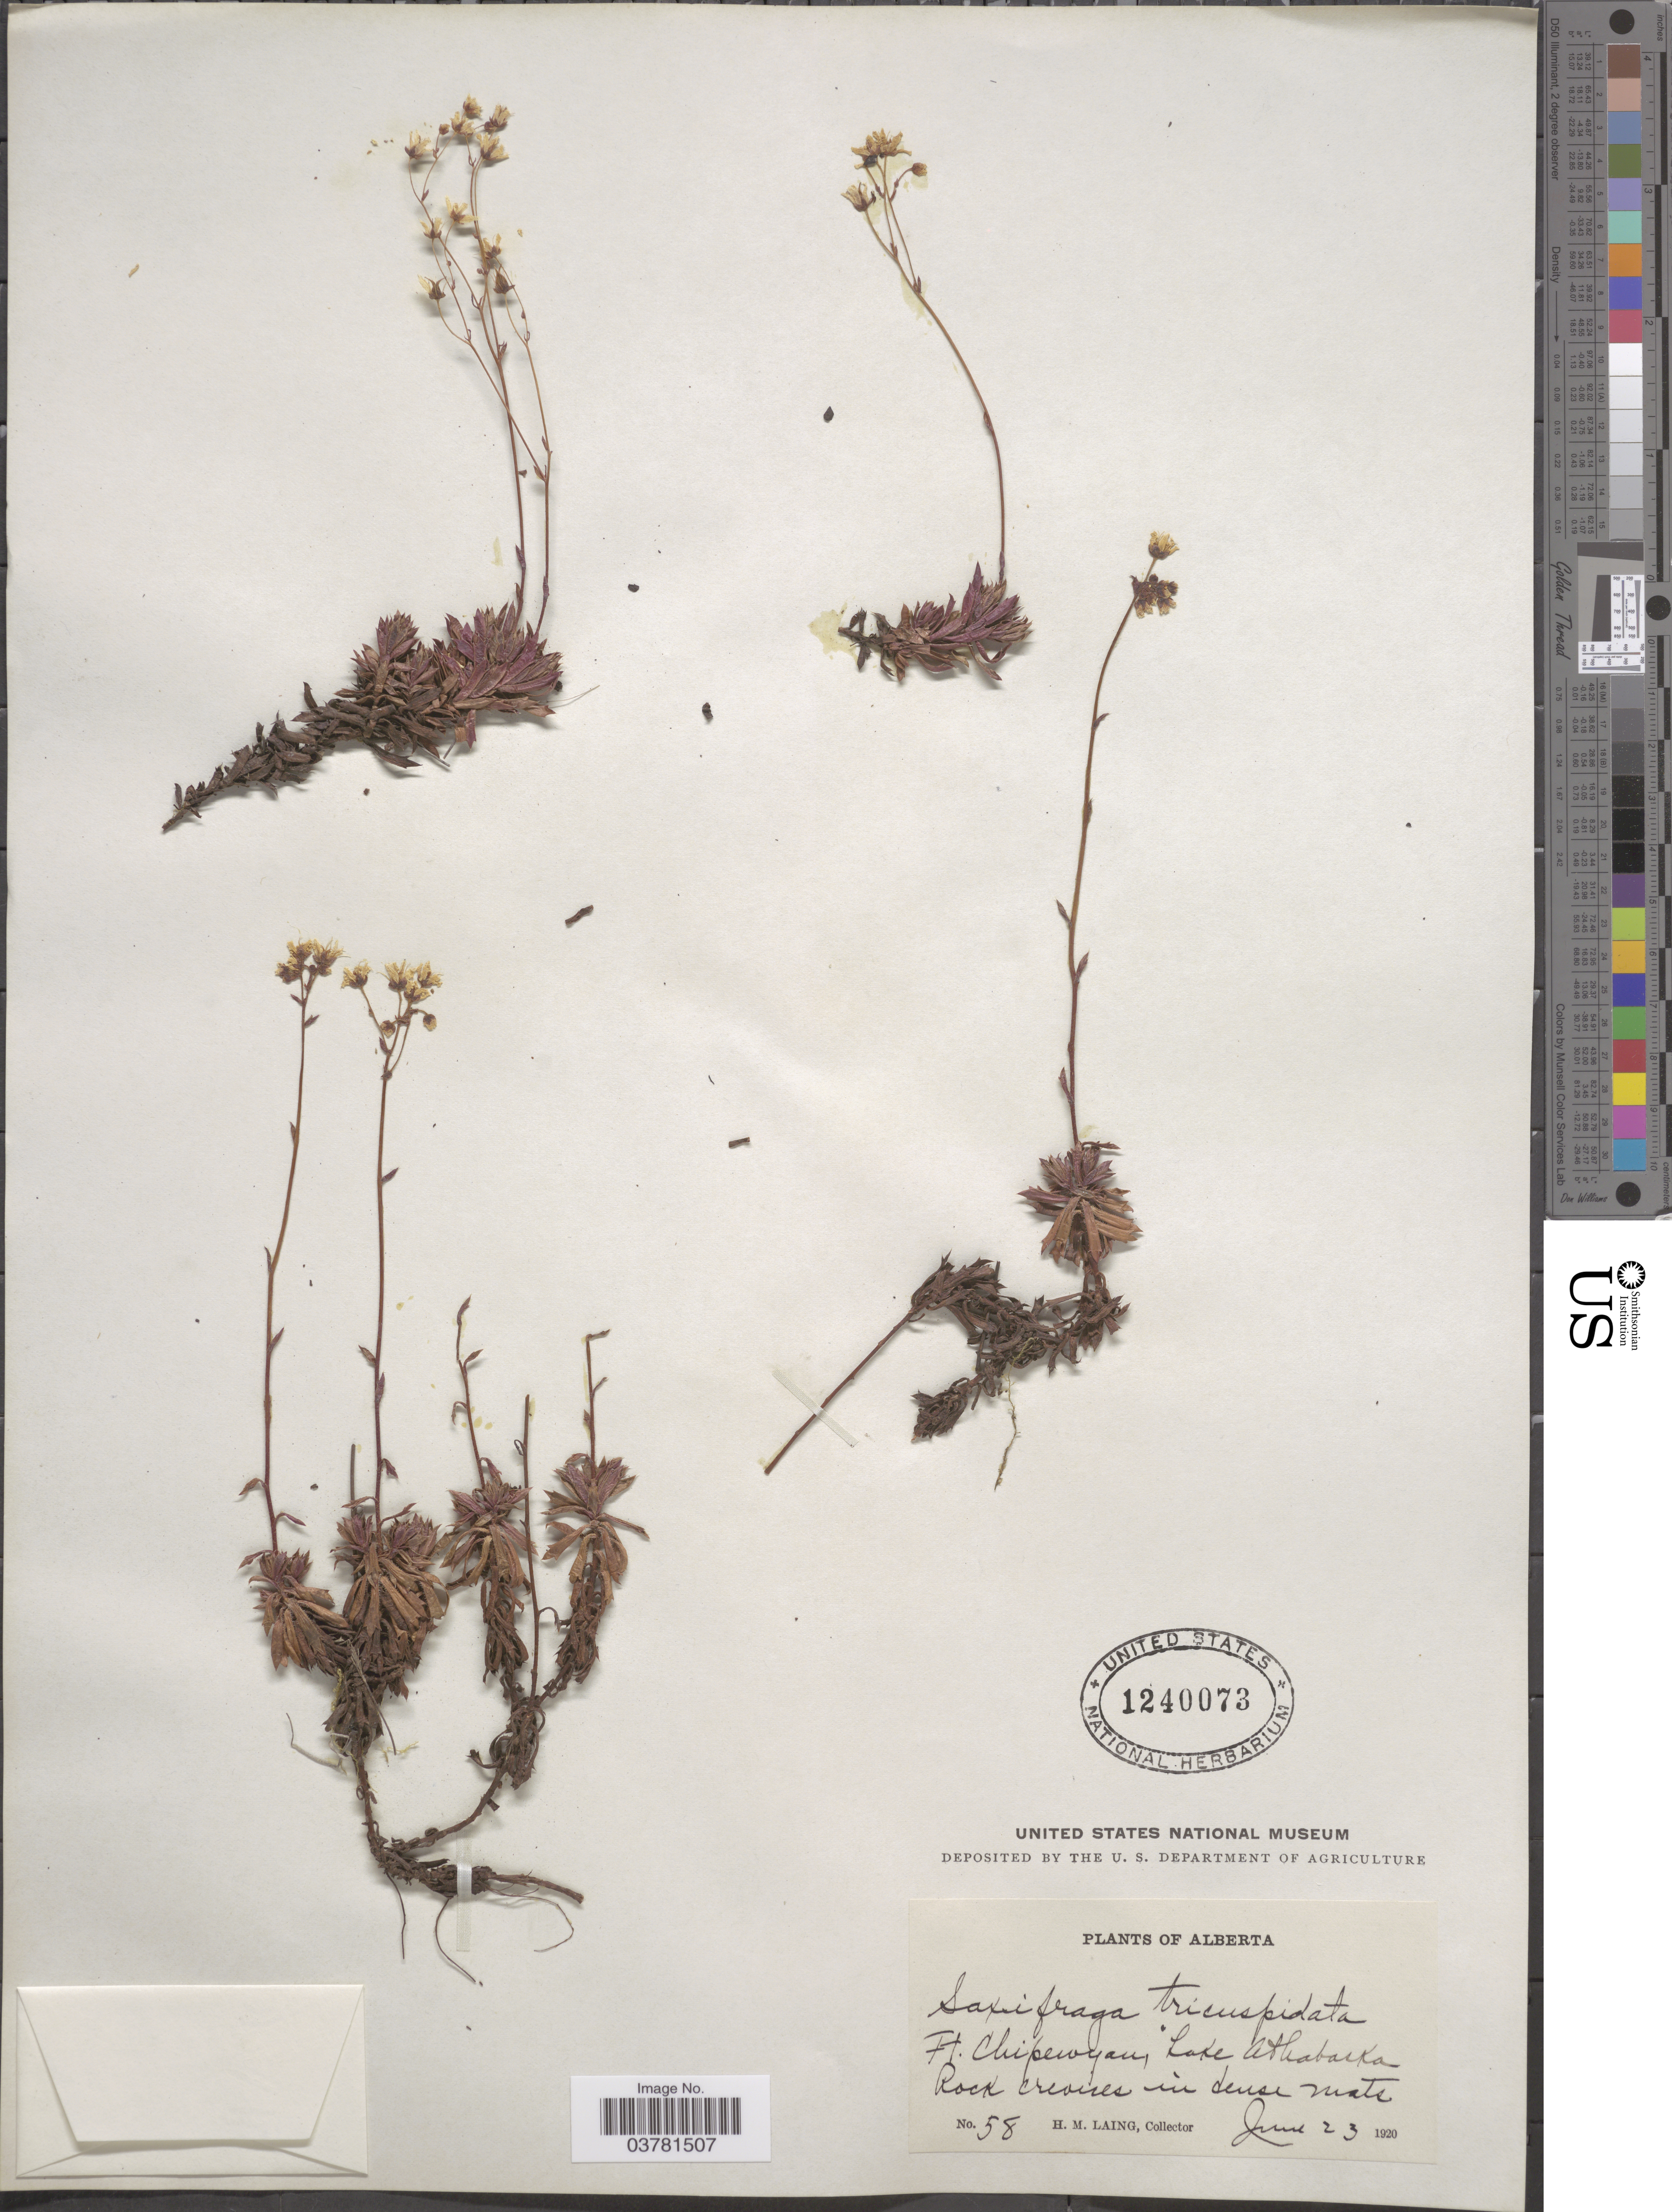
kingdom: Plantae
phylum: Tracheophyta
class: Magnoliopsida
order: Saxifragales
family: Saxifragaceae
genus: Saxifraga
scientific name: Saxifraga tricuspidata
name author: Rottb.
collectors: H. Laing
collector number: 58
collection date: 1920-06-23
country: Canada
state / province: Alberta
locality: Ft. Chipewyan, Lake Athabaska. Rock crevices in dense mats.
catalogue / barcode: US 1240073